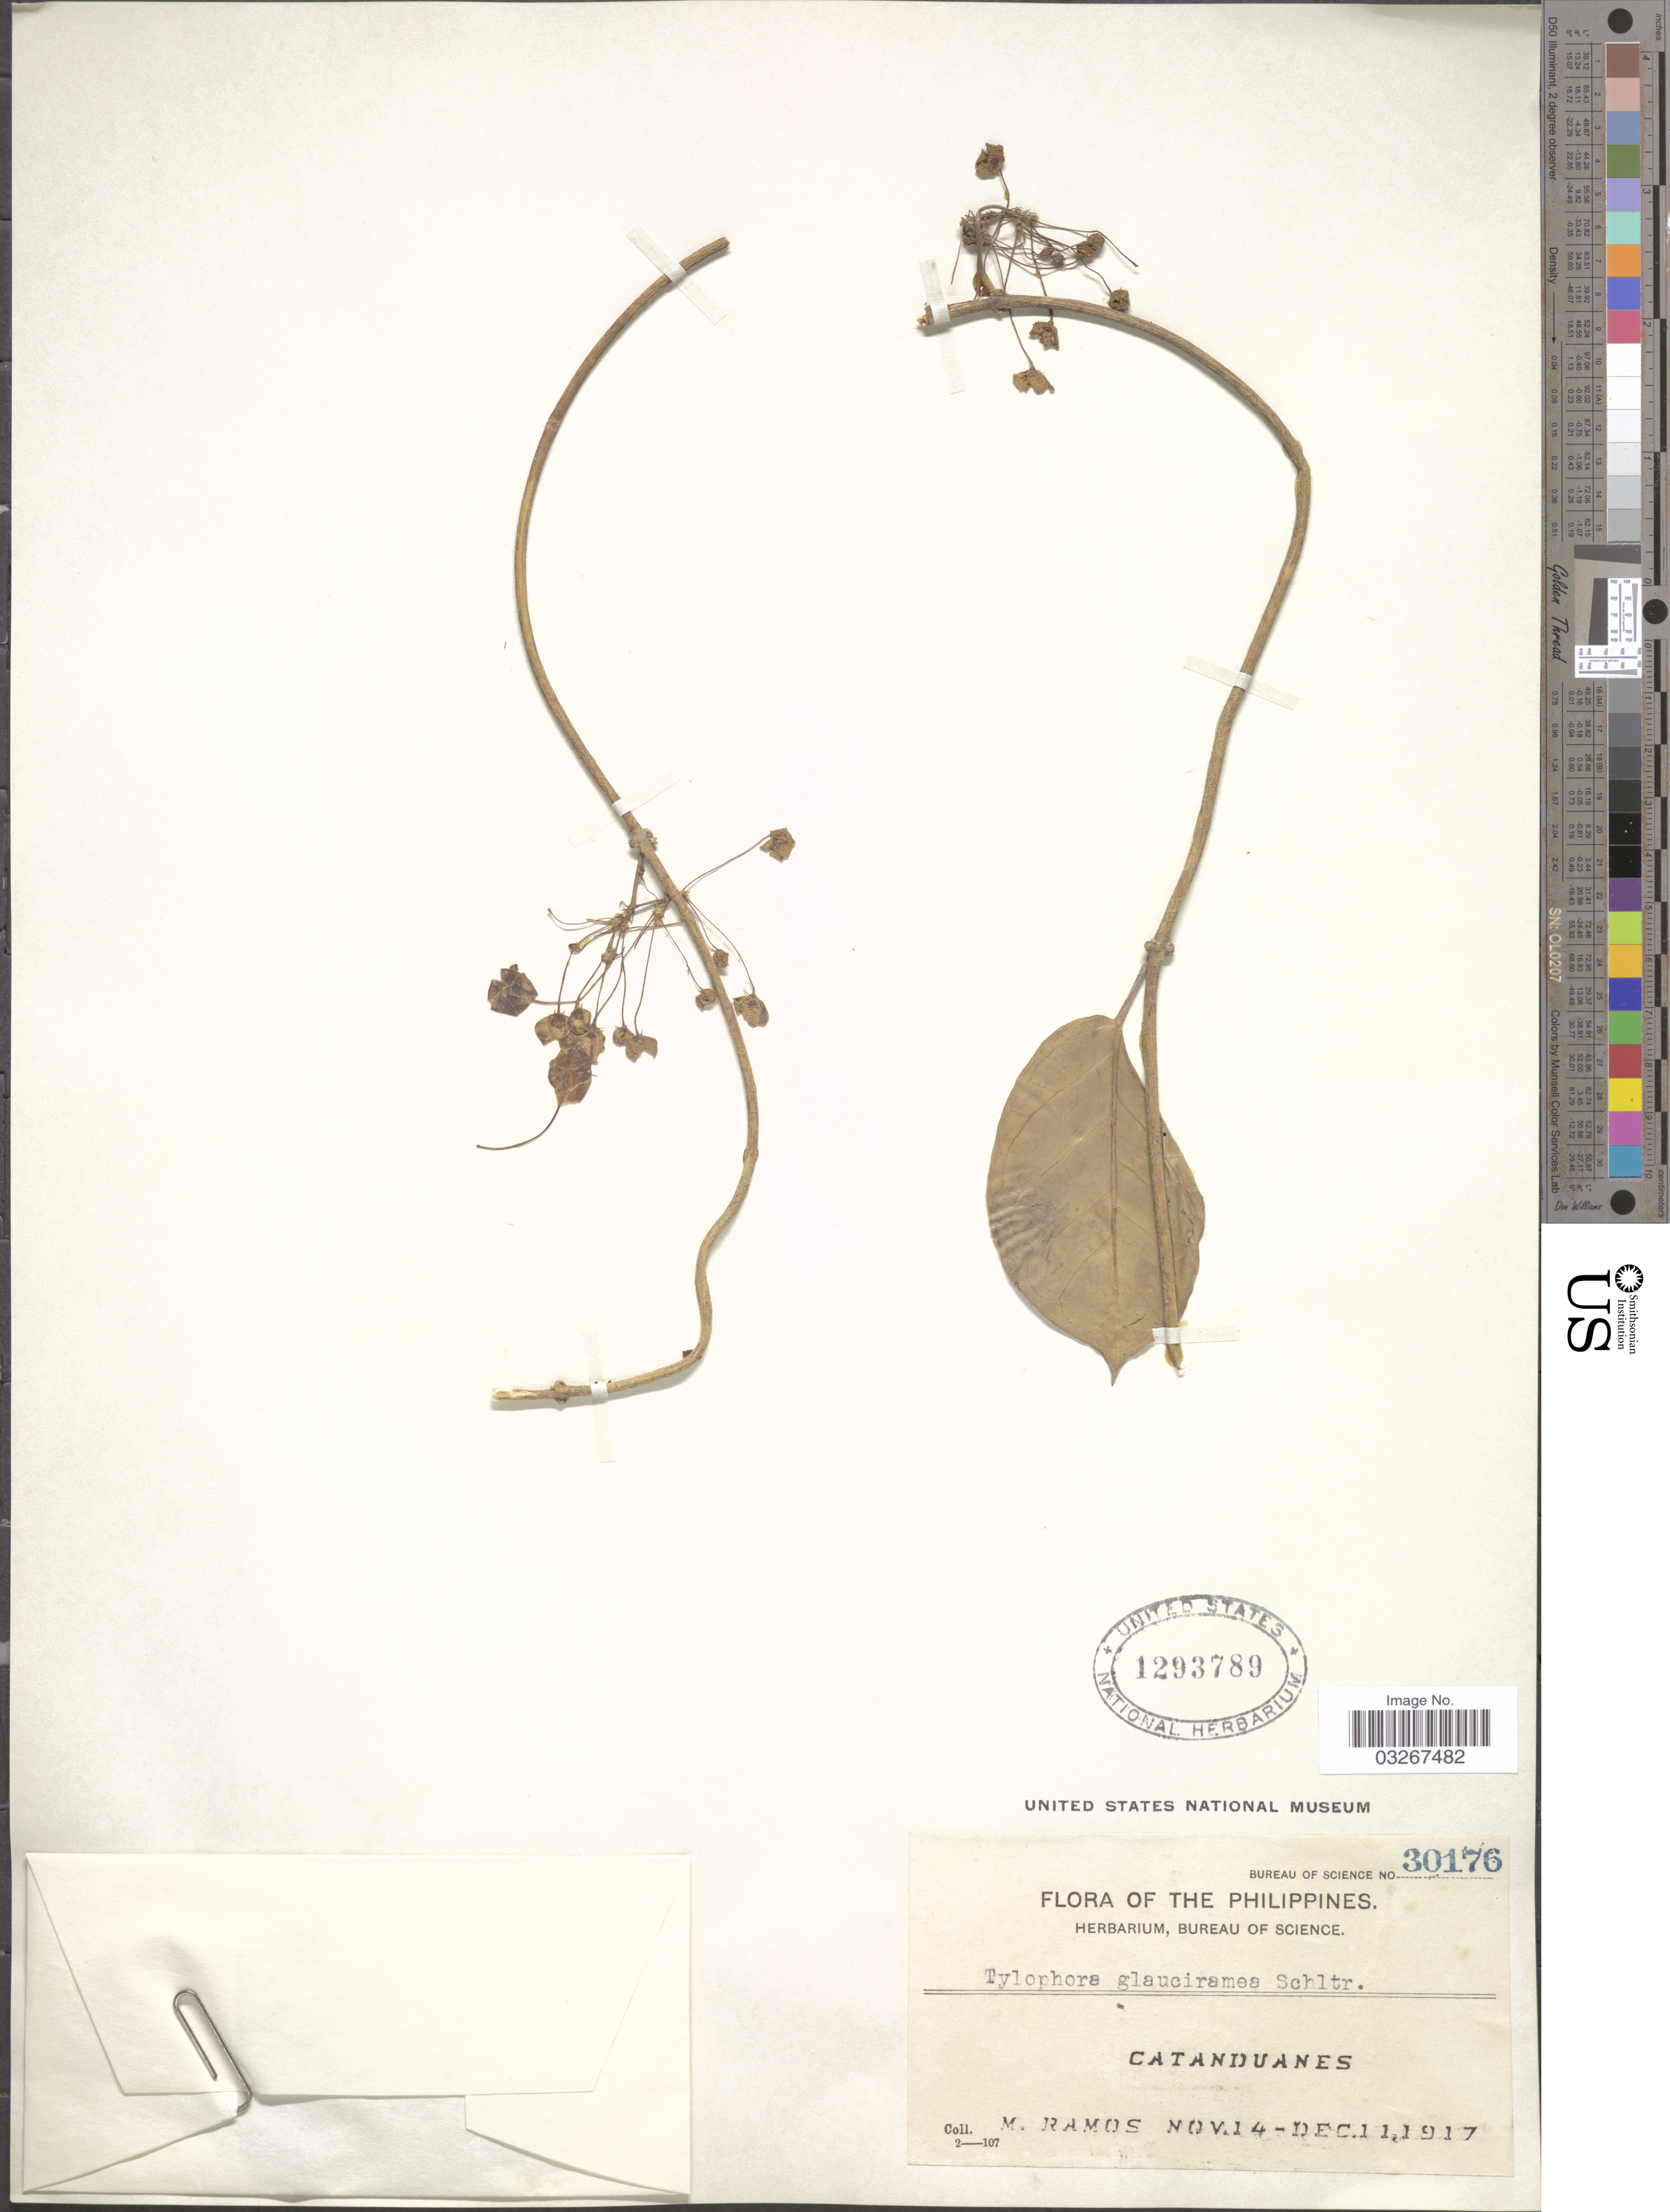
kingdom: Plantae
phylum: Tracheophyta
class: Magnoliopsida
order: Gentianales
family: Apocynaceae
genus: Tylophora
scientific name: Tylophora glaucriamea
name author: Schltr.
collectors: M. Ramos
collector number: Bureau of Science 30176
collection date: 1917-11-14/1917-12-11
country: Philippines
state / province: Bicol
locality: Catanduanes.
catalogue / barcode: US 1293789